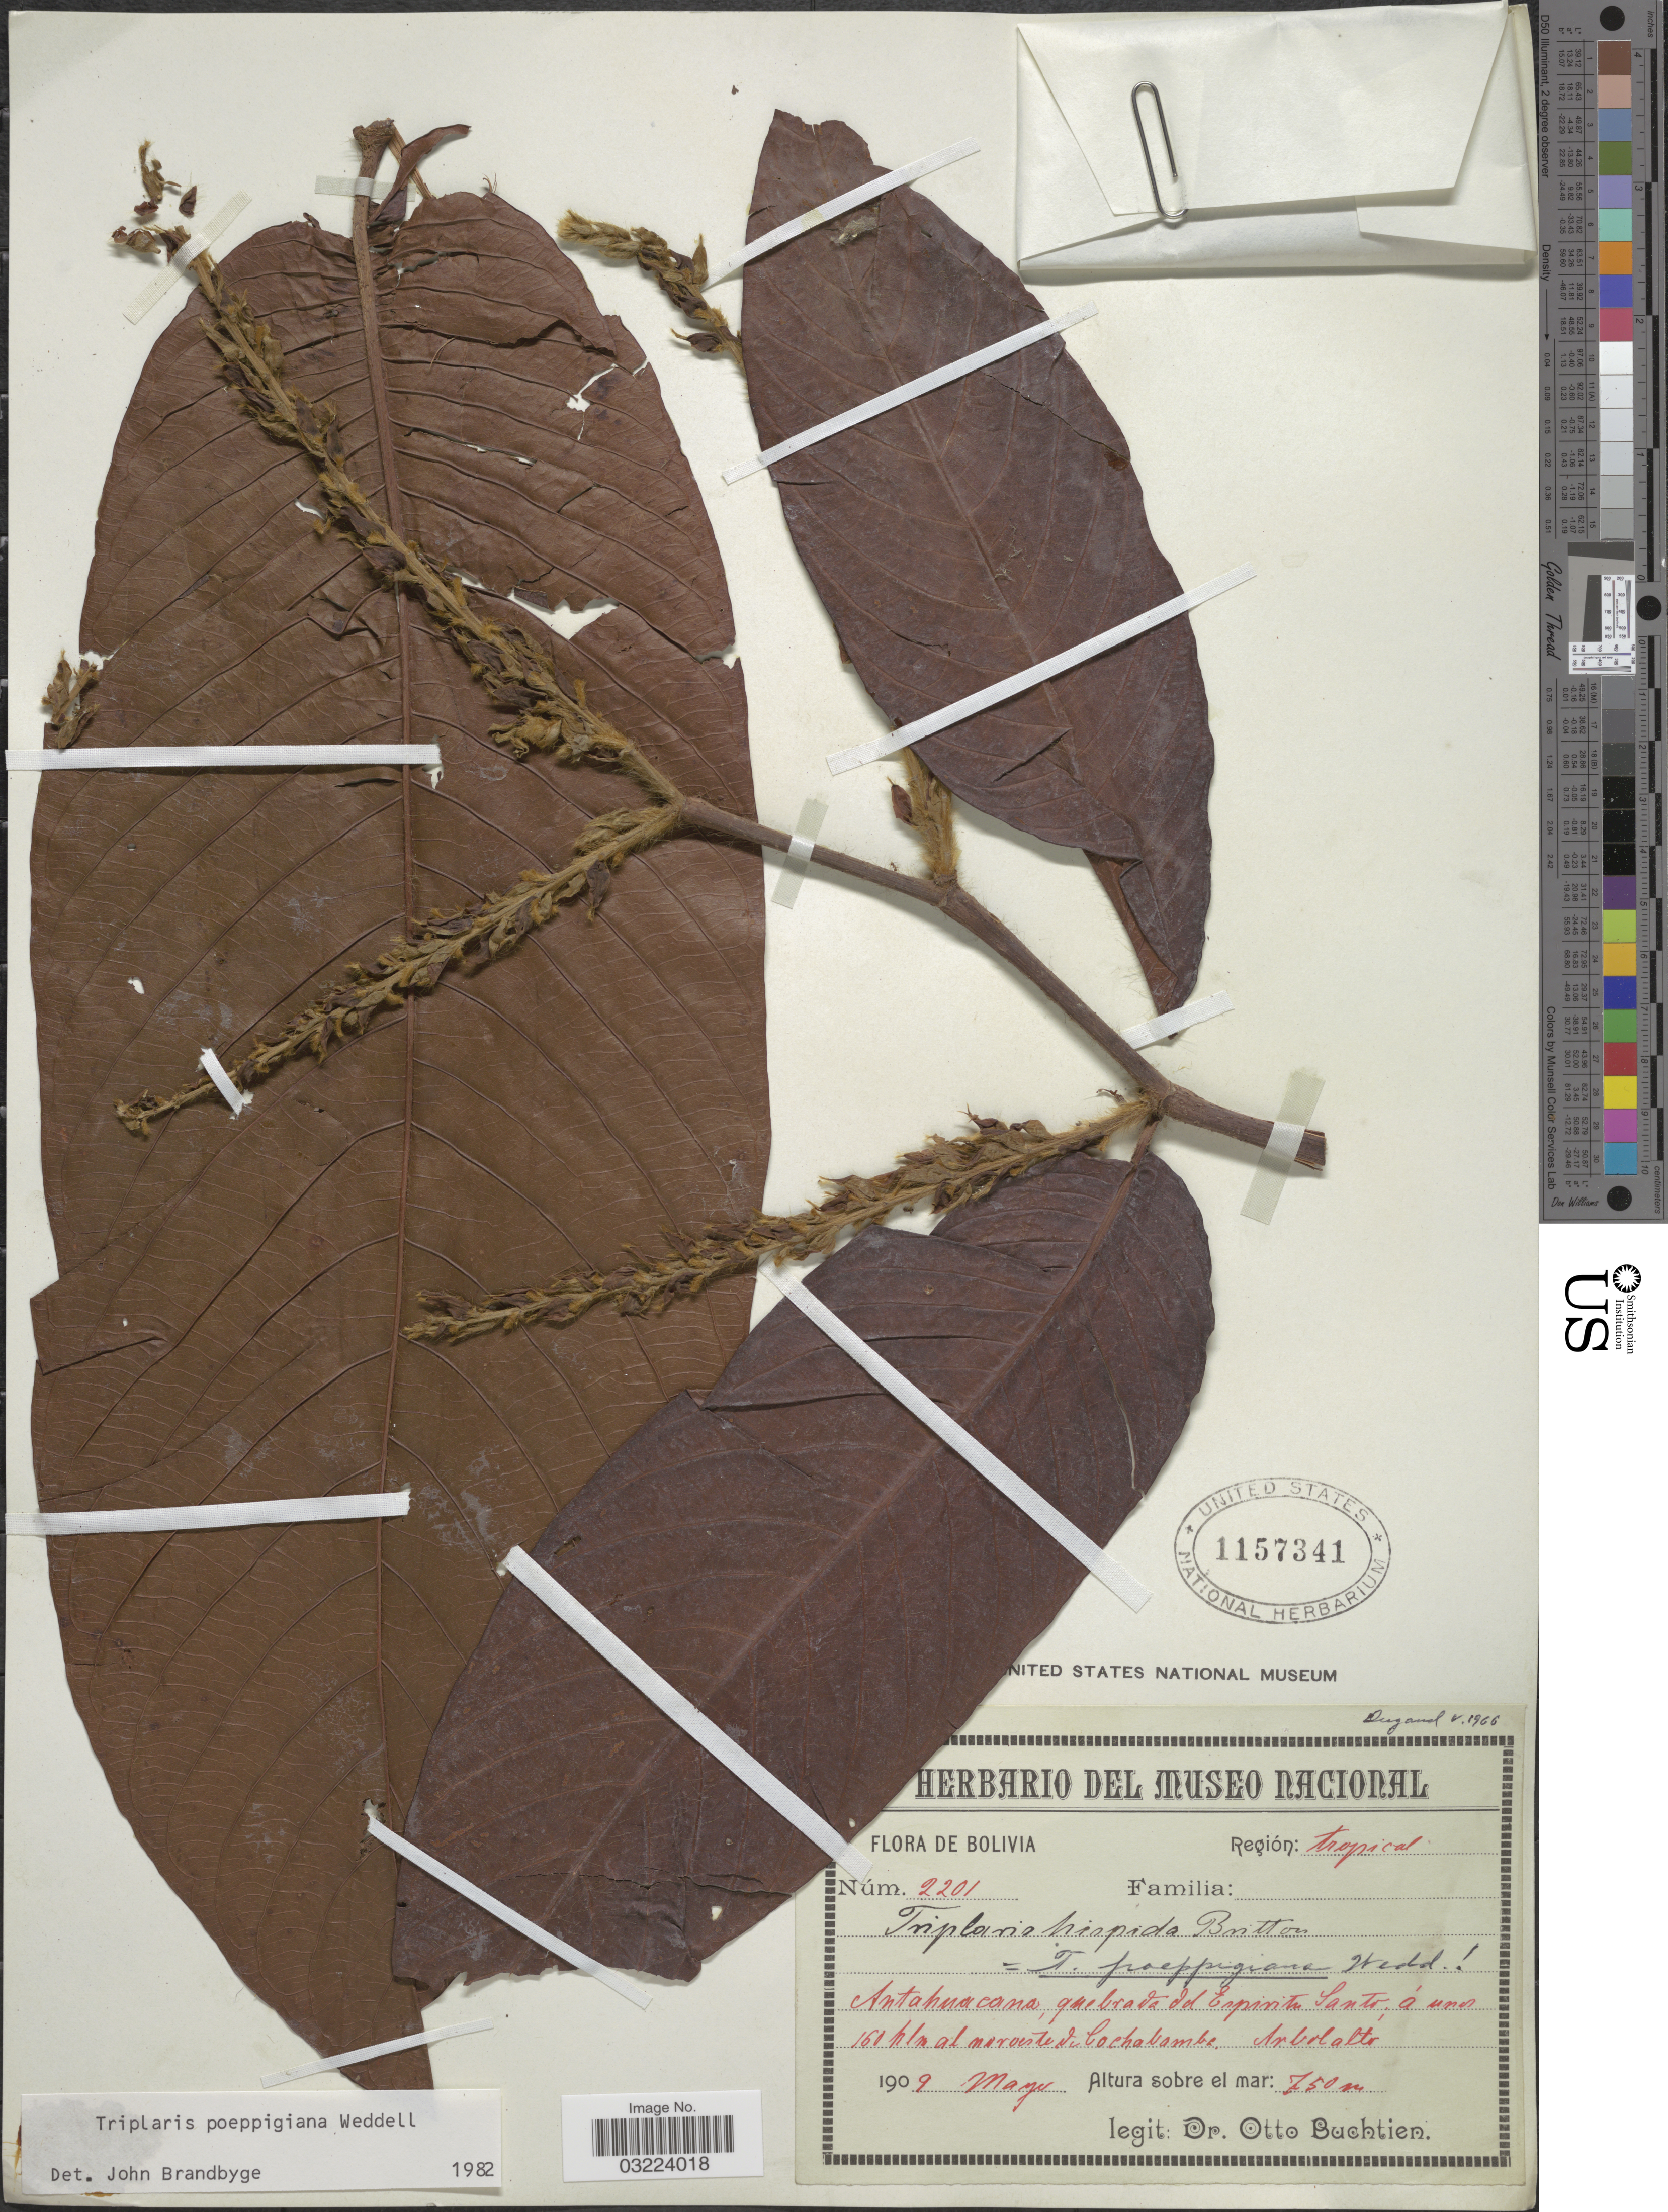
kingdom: Plantae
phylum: Tracheophyta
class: Magnoliopsida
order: Caryophyllales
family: Polygonaceae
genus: Triplaris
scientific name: Triplaris poeppigiana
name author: Wedd.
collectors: O. Buchtien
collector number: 2201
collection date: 1909-05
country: Bolivia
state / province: Cochabamba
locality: Región: tropical. Antahuacana, quebrada del Espiritu Santo; á unos 160 klm al noroeste de Cochabamba.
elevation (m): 750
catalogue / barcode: US 1157341